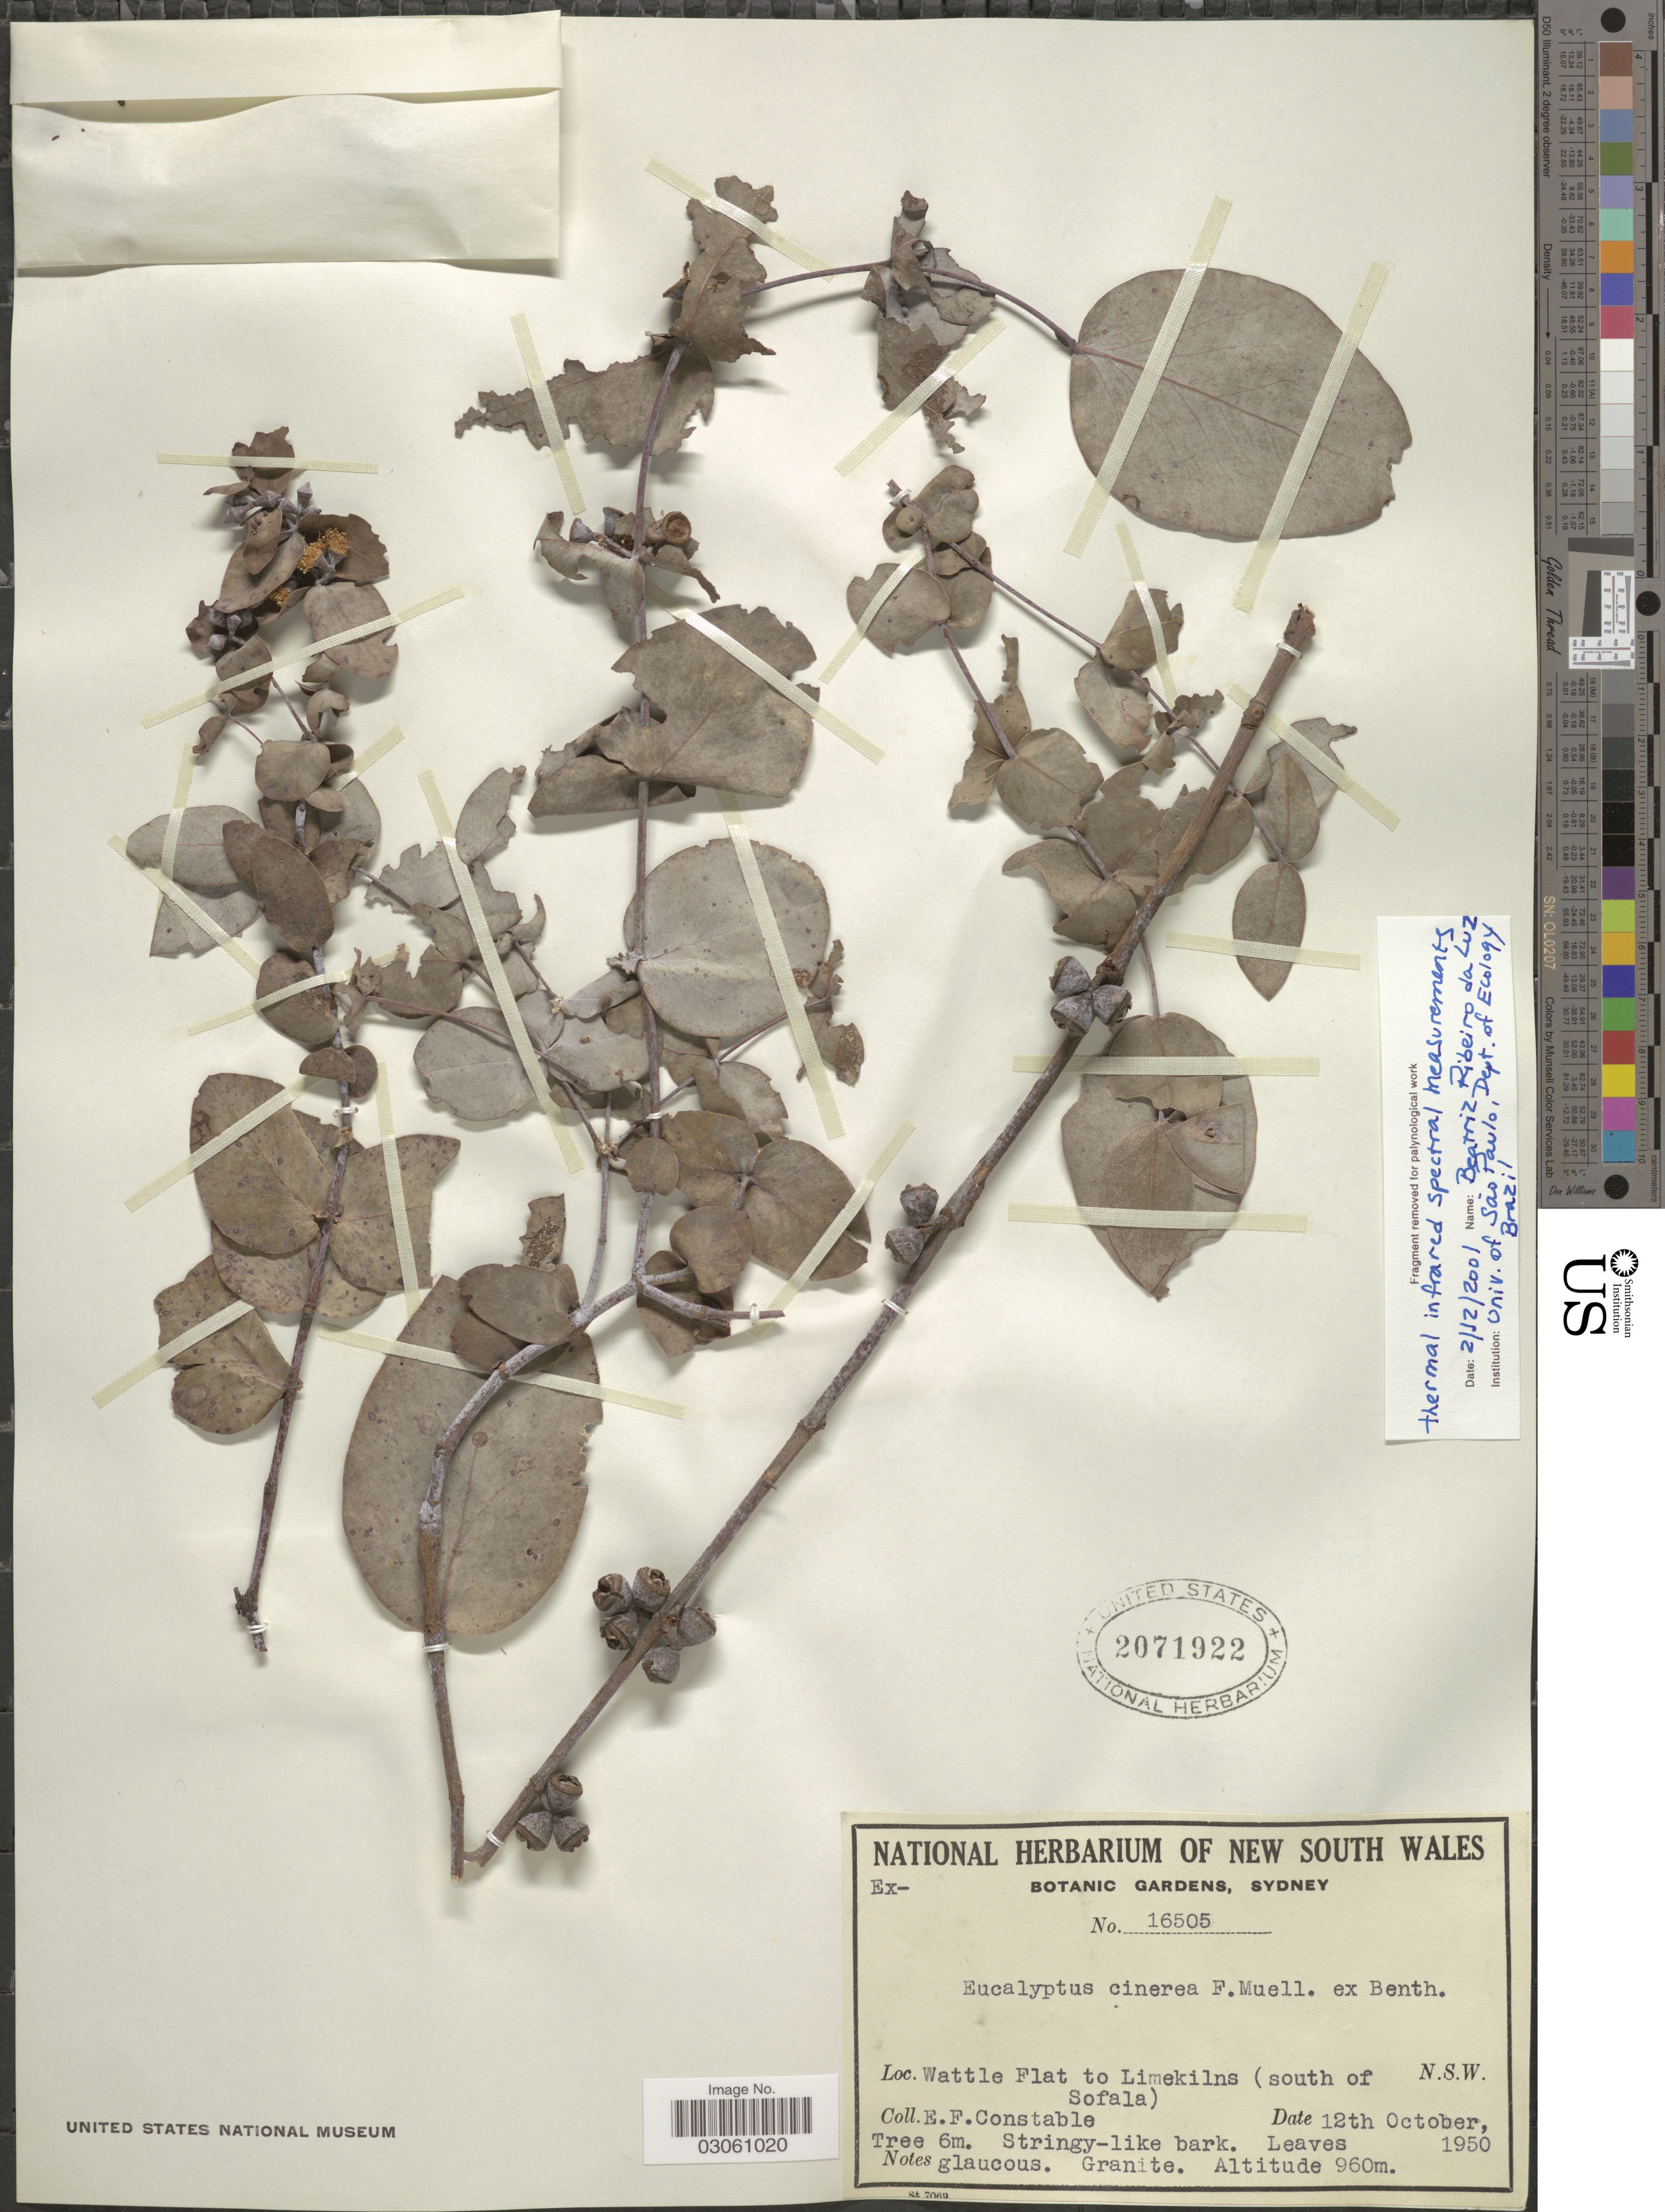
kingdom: Plantae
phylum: Tracheophyta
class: Magnoliopsida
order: Myrtales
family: Myrtaceae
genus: Eucalyptus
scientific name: Eucalyptus cinerea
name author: F. Muell. ex Benth.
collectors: E. F. Constable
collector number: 16505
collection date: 1950-10-12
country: Australia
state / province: New South Wales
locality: Wattle Flat to Limekilns (south of N.S.W. Sofala).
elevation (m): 960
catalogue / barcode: US 2071922